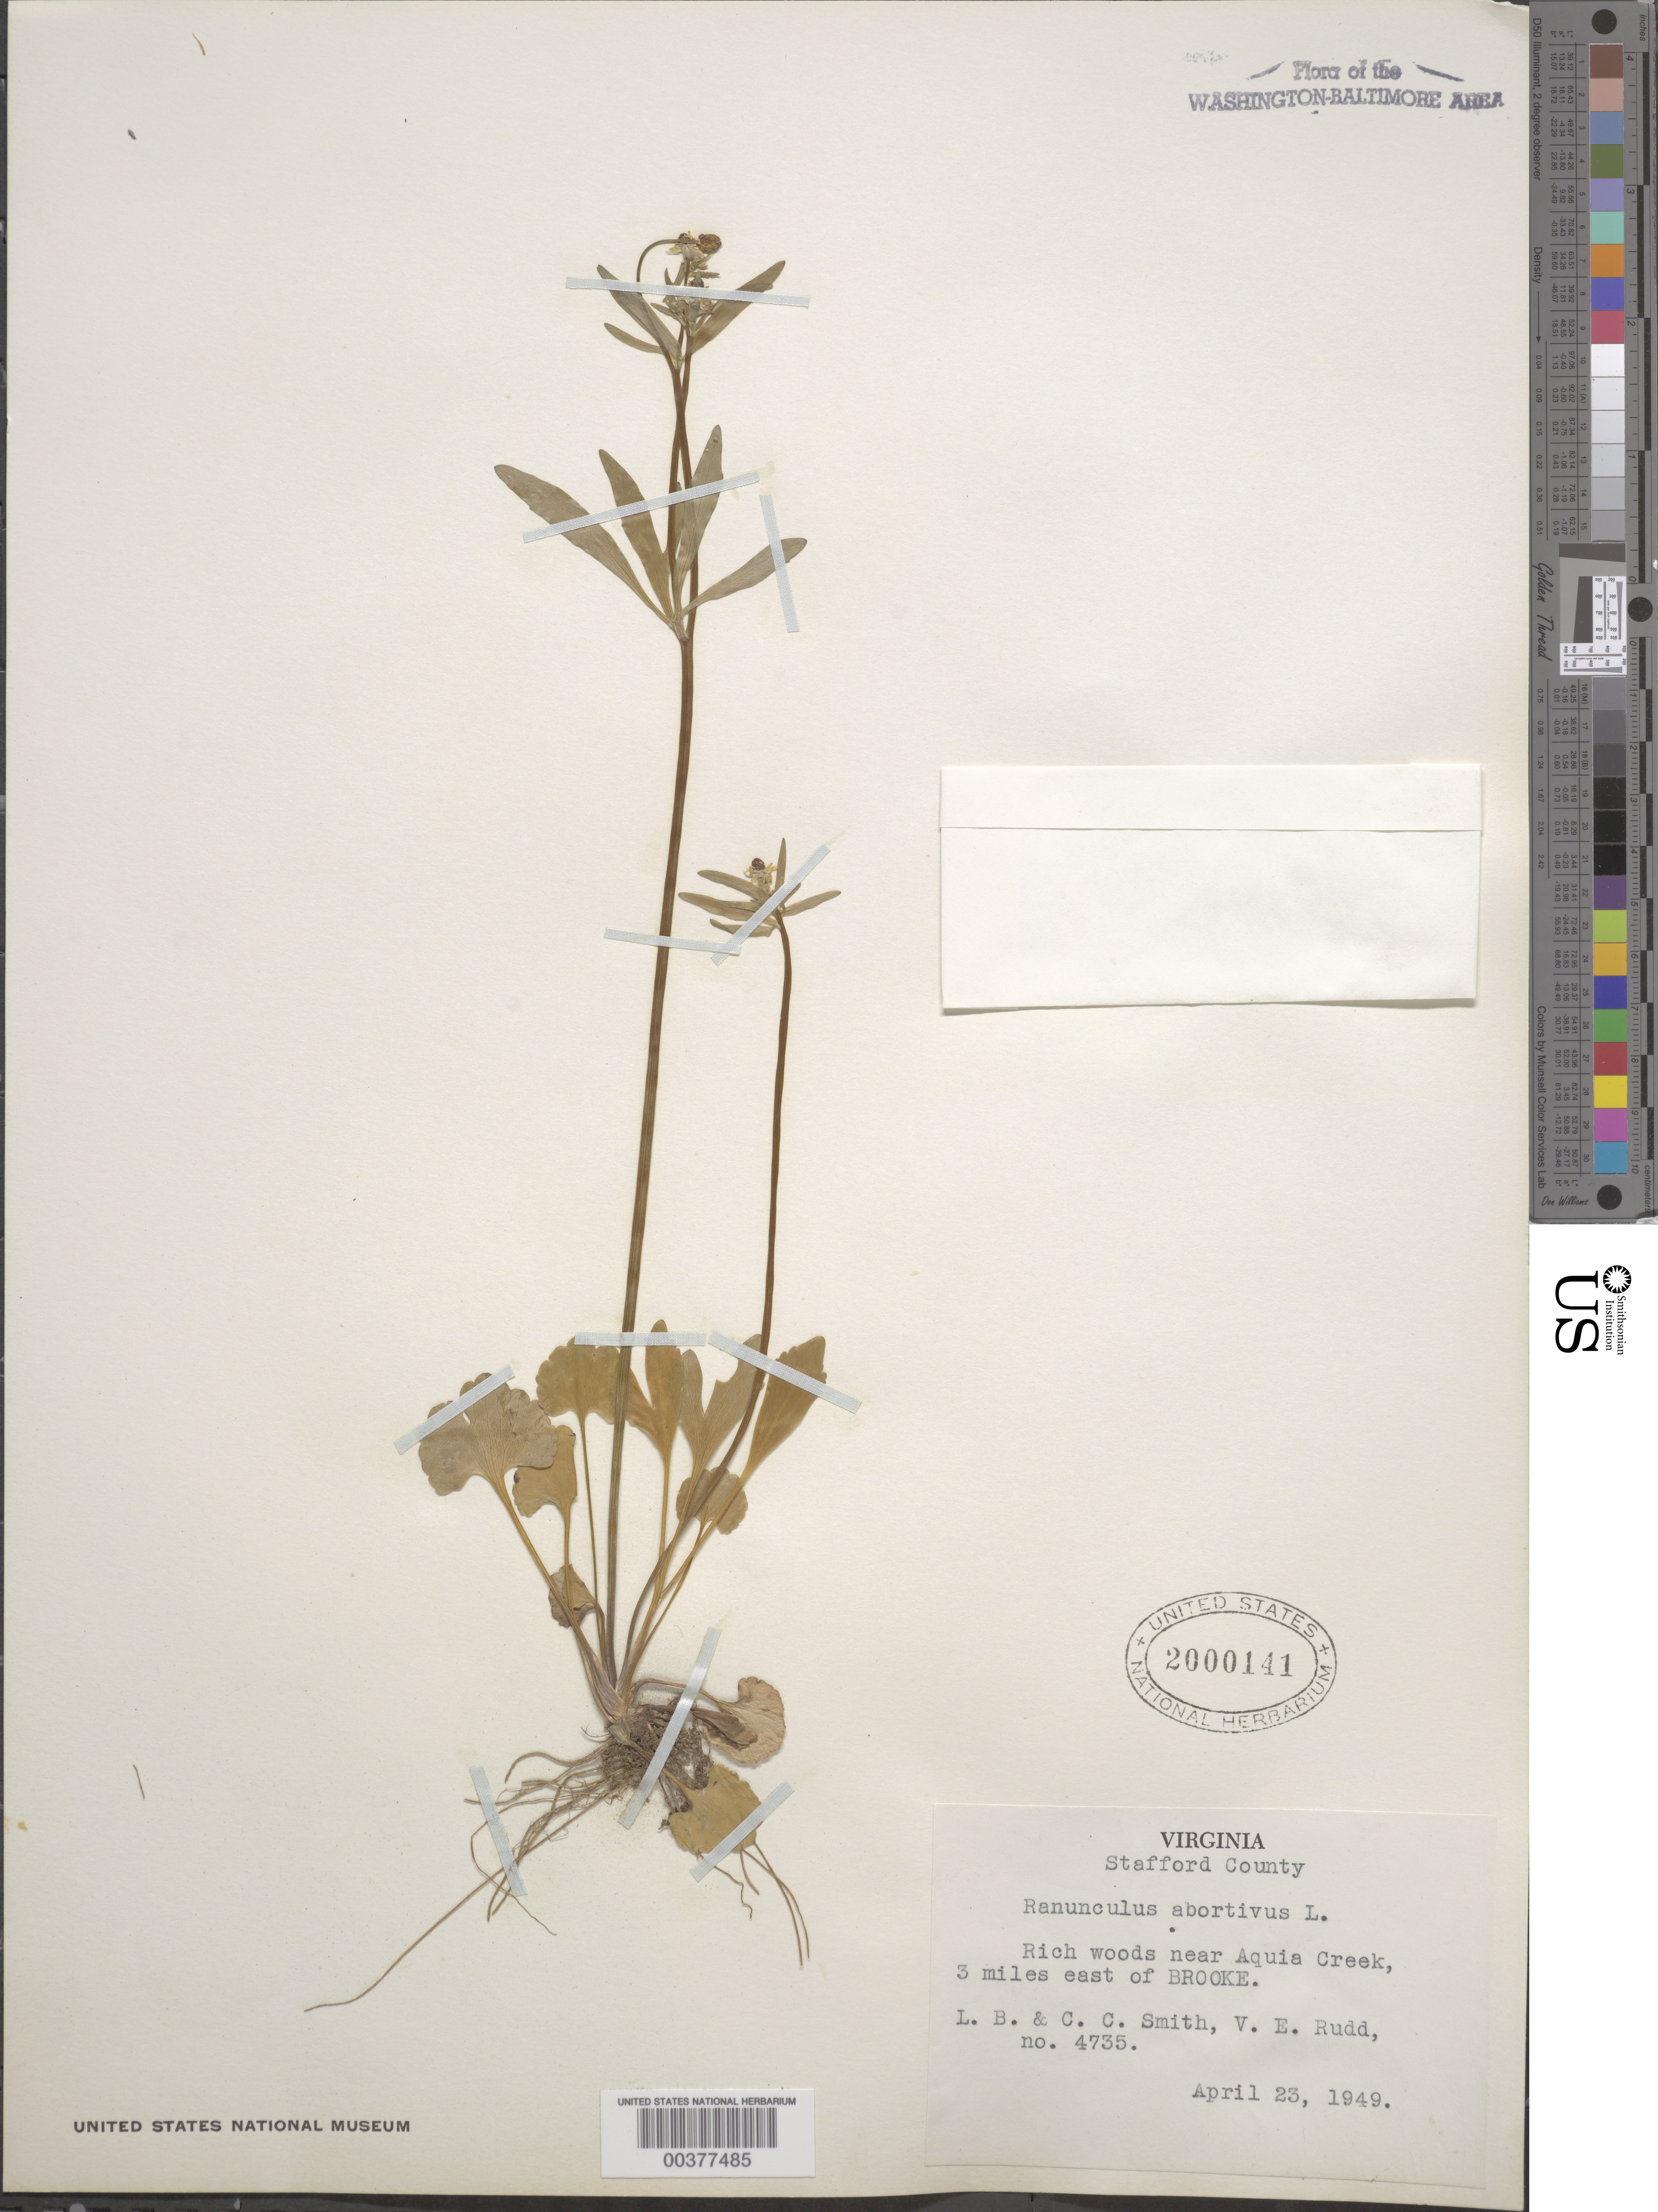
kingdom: Plantae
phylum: Tracheophyta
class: Magnoliopsida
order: Ranunculales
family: Ranunculaceae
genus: Ranunculus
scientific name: Ranunculus abortivus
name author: L.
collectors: L. Smith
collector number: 4735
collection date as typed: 23 Apr 1949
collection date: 1949-04-23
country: United States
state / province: Virginia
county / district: Stafford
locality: Aquia Creek, east of Brooke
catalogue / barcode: US 2000141